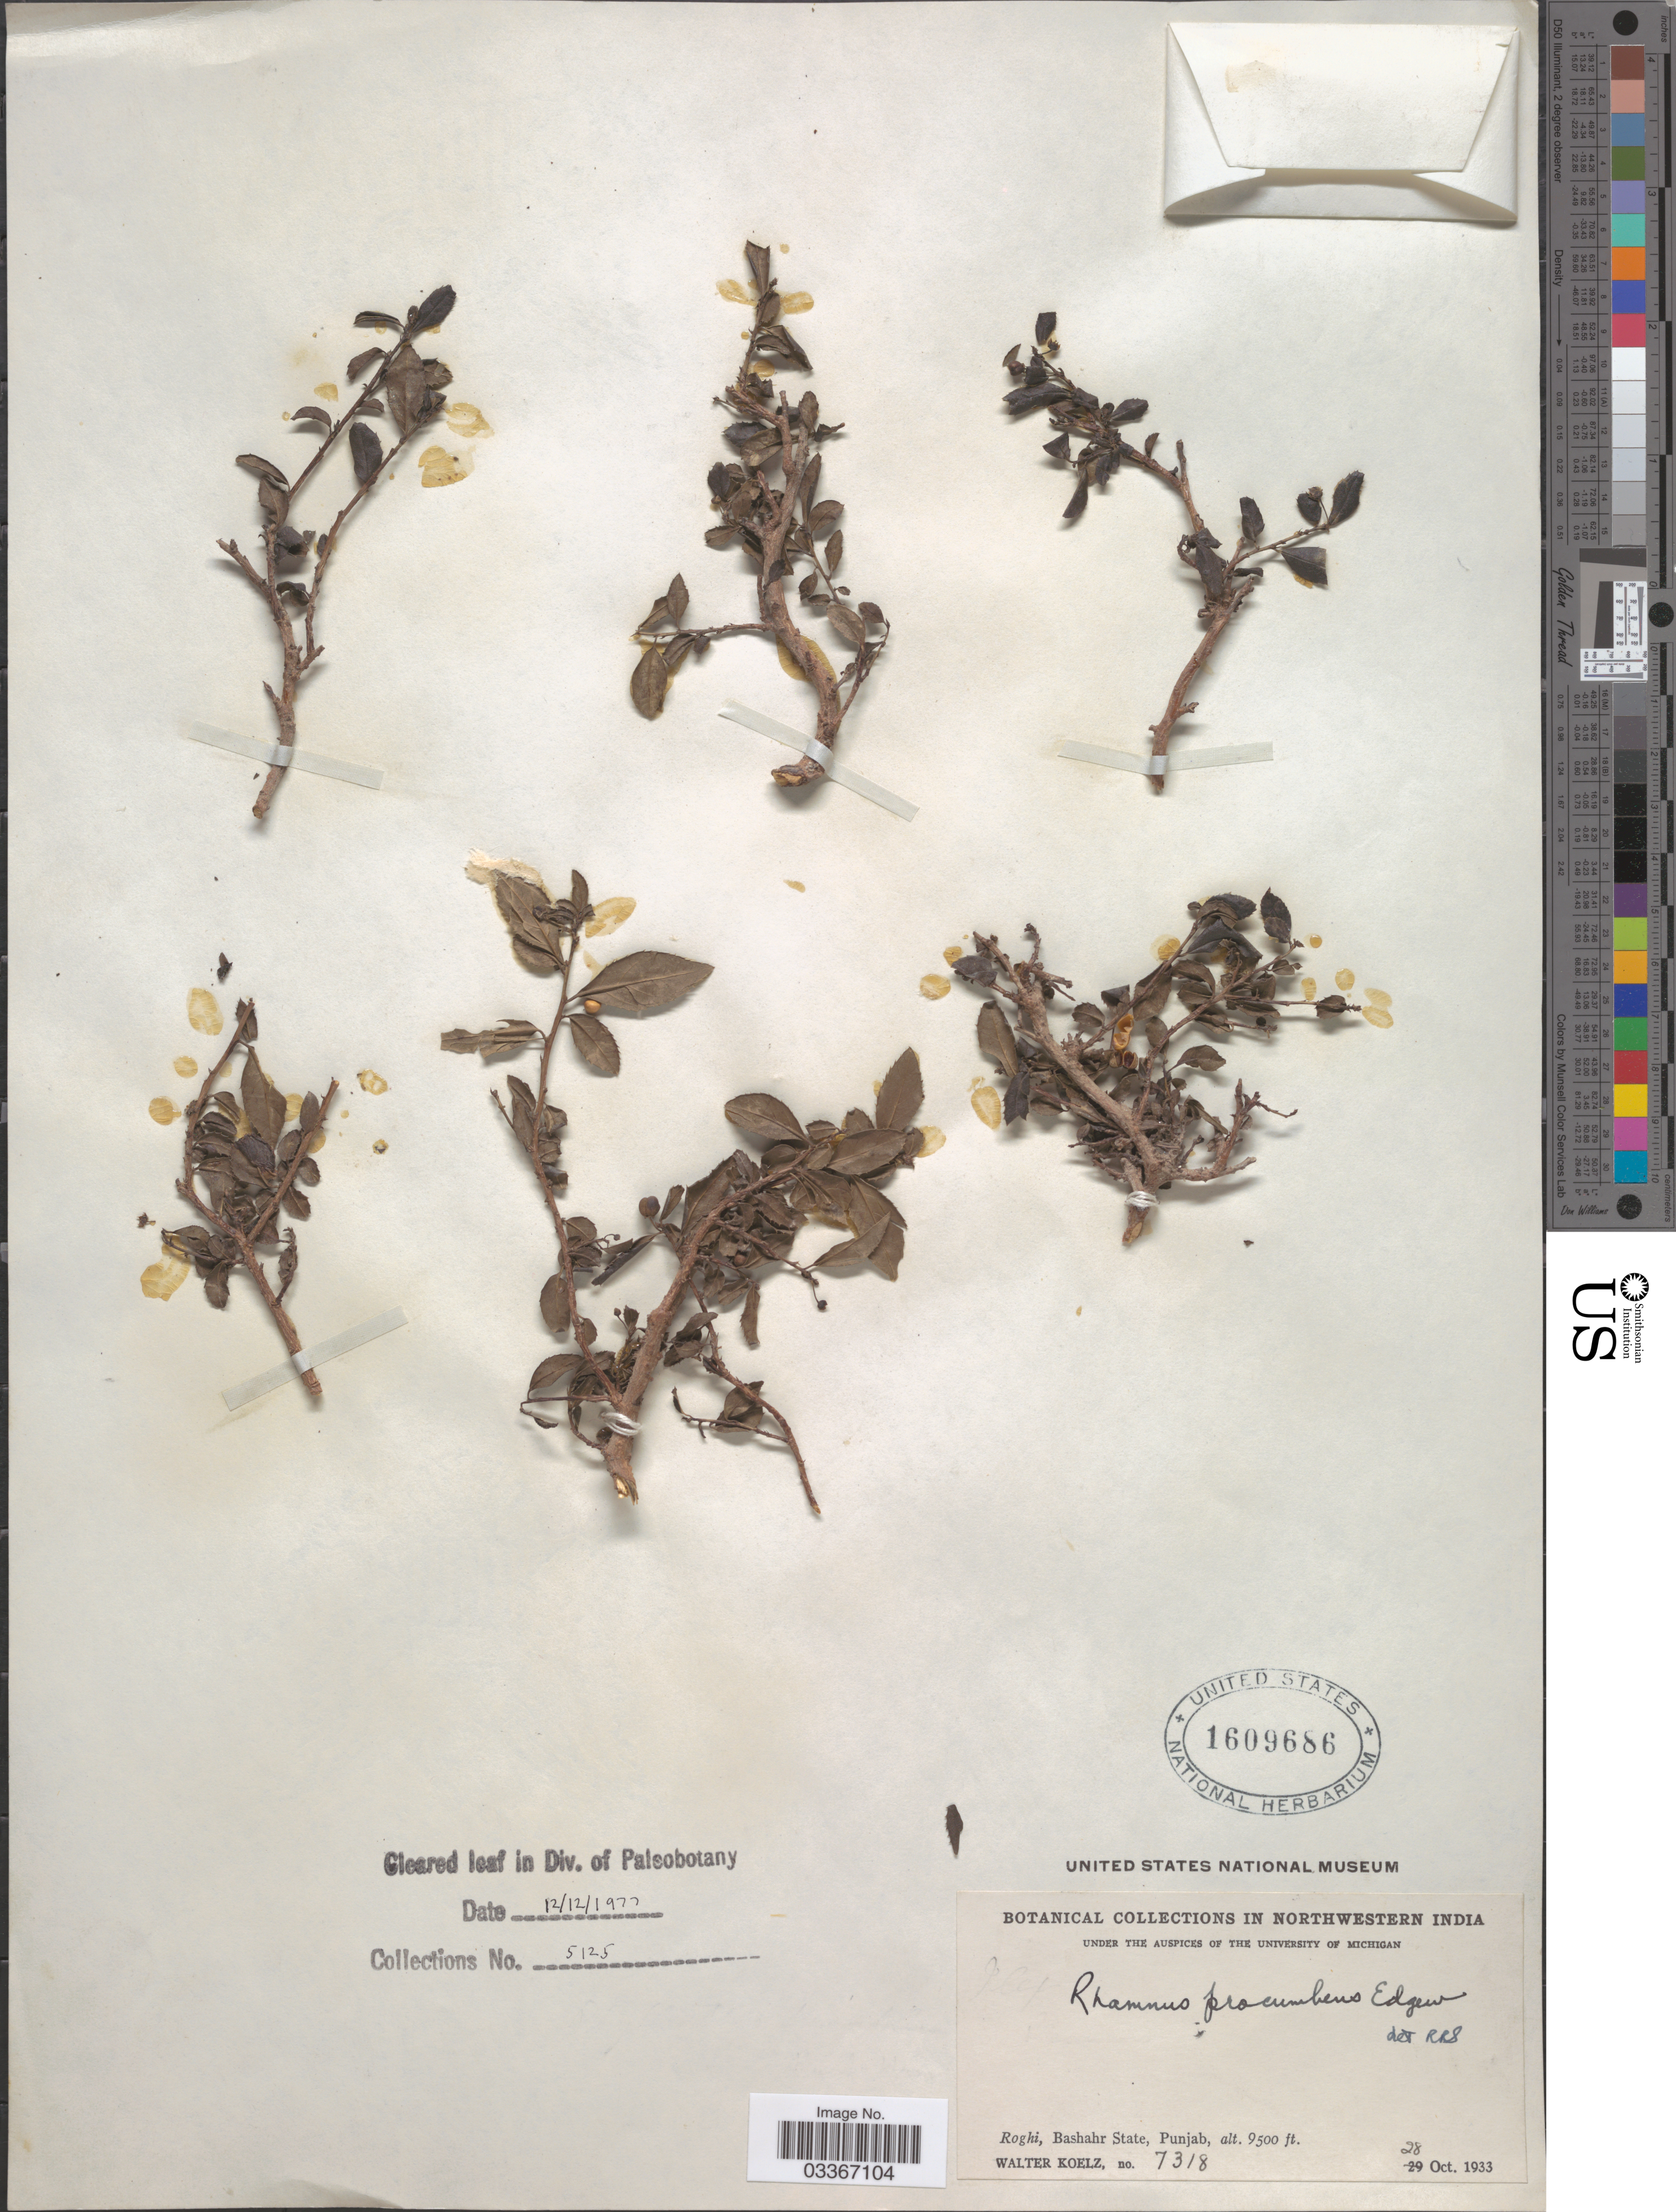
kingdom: Plantae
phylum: Tracheophyta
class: Magnoliopsida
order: Rosales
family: Rhamnaceae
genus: Rhamnus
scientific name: Rhamnus procumbens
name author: Edgew.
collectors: W. N. Koelz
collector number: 7318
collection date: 1933-10-28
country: India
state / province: Punjab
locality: Northwestern India. Roghi, Bashahr State.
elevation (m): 2896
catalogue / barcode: US 1609686